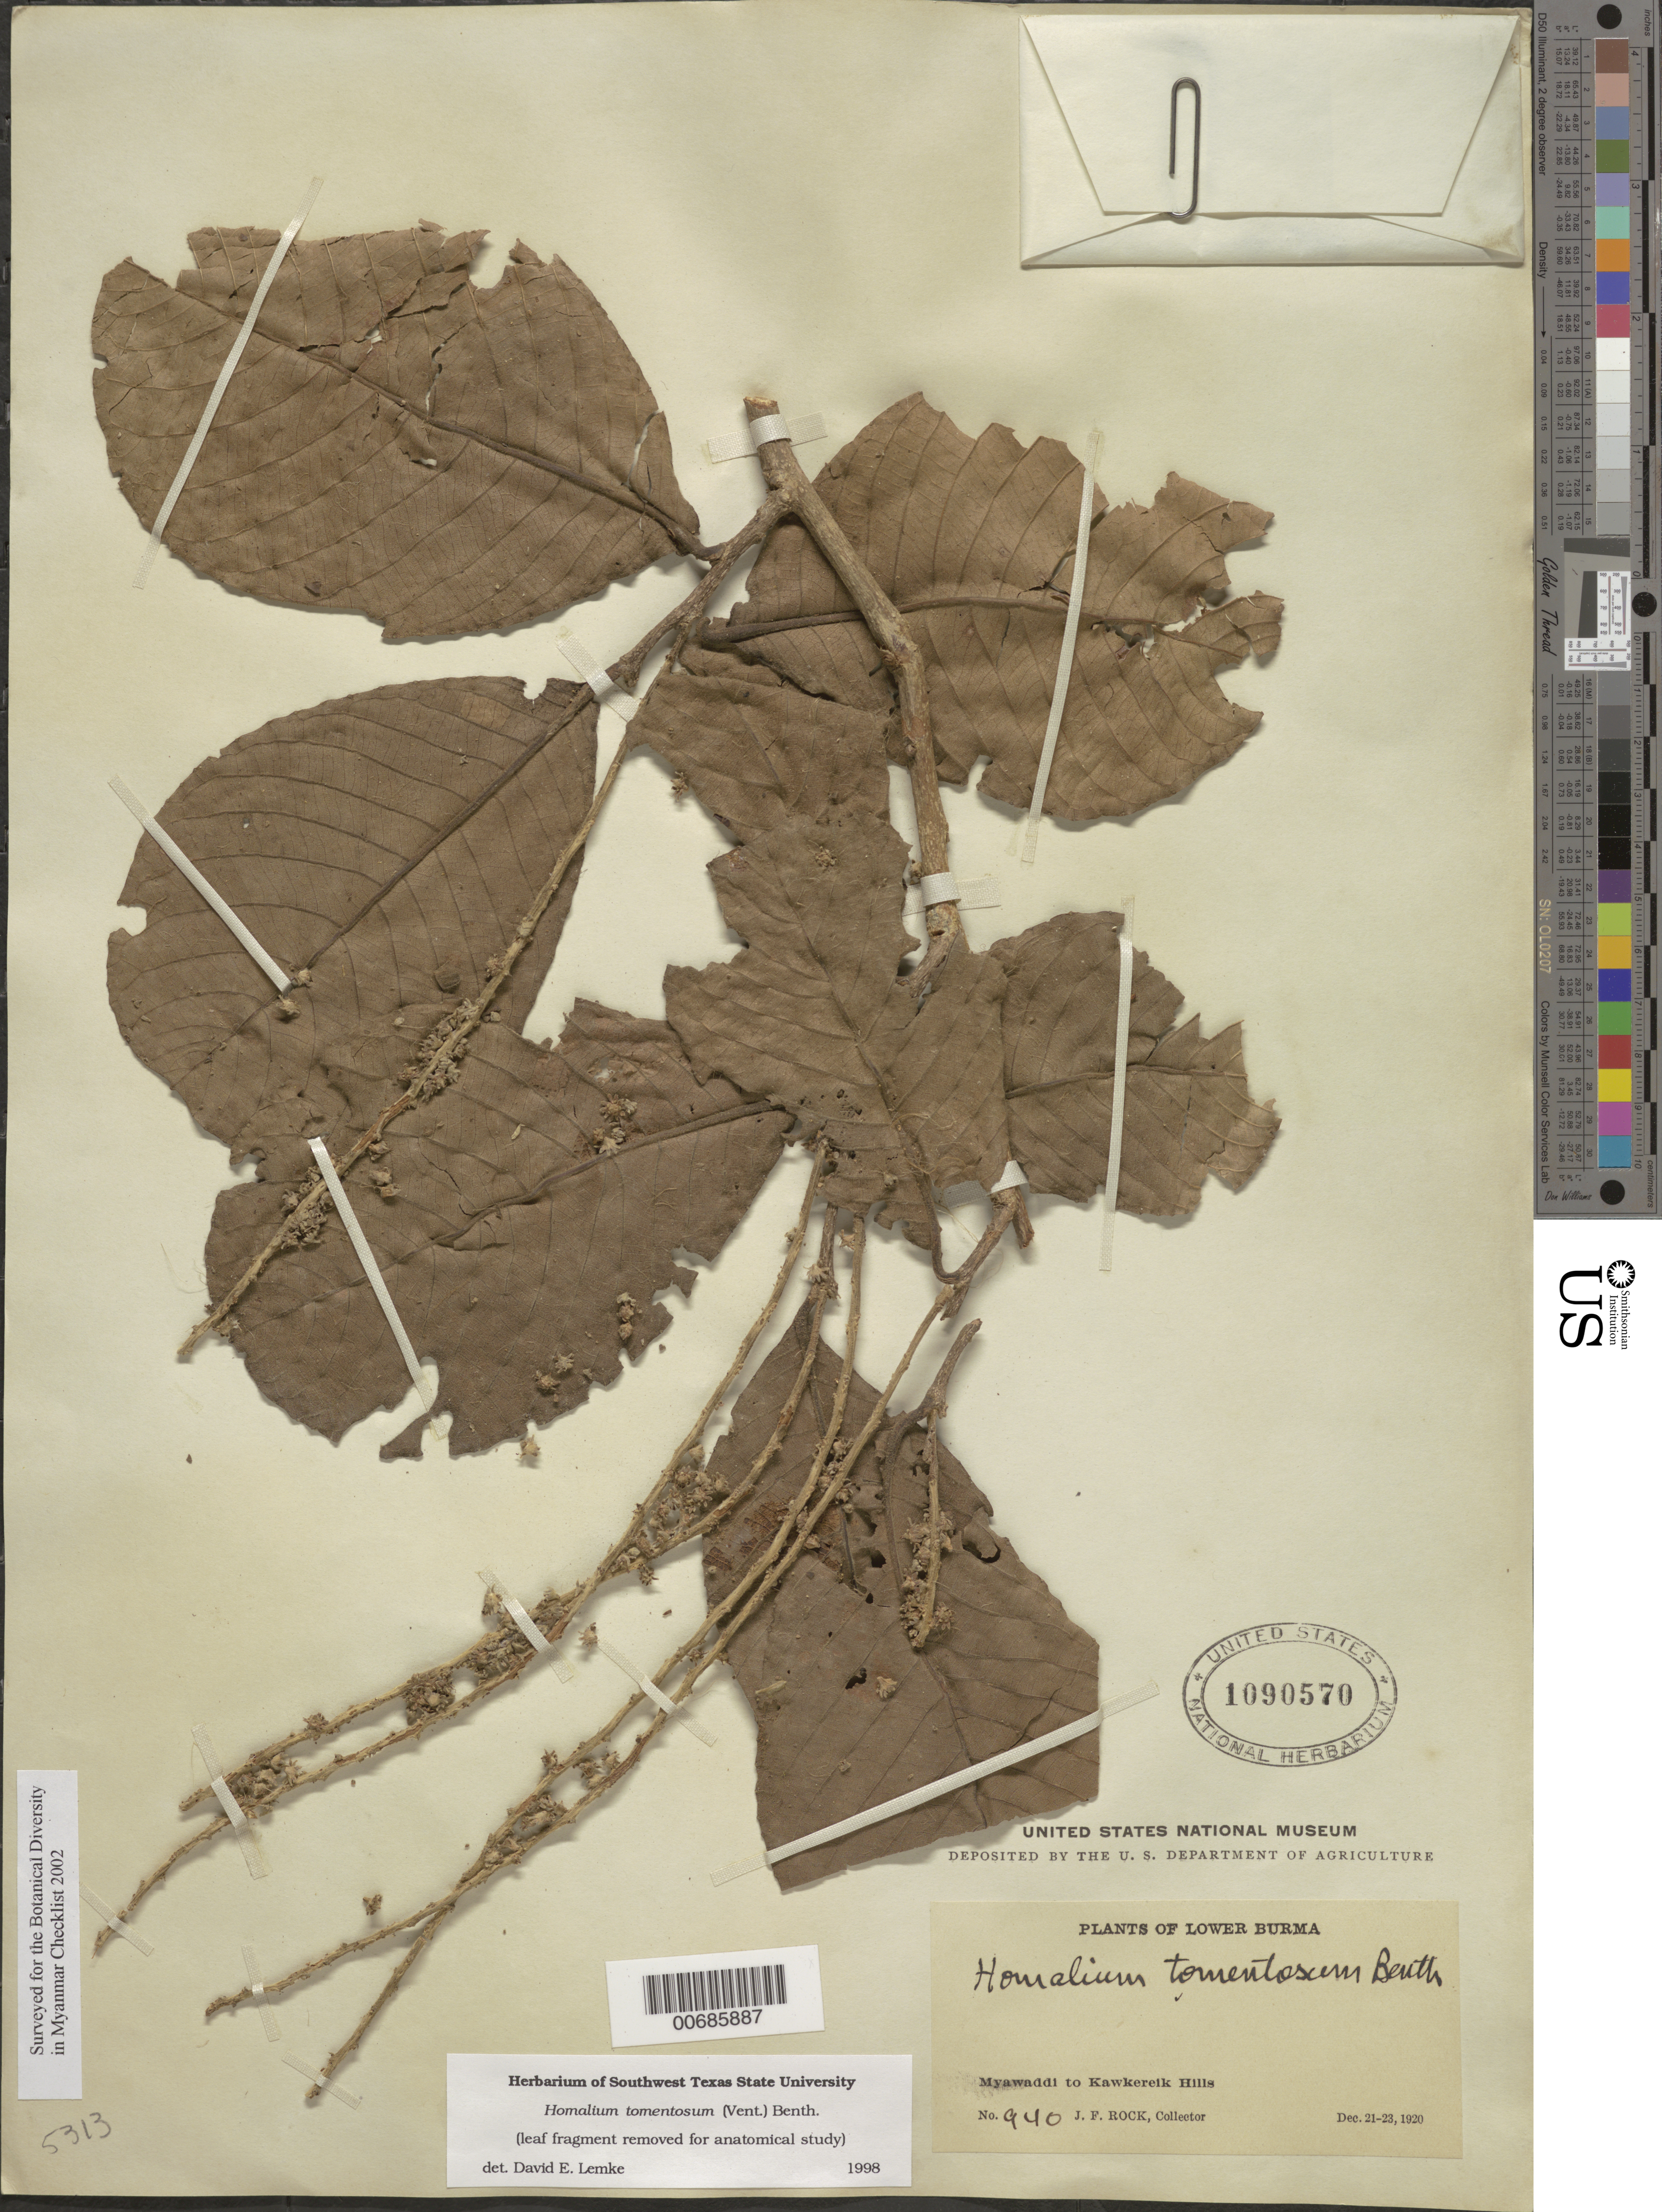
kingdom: Plantae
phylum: Tracheophyta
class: Magnoliopsida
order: Malpighiales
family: Salicaceae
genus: Homalium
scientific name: Homalium tomentosum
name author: (Vent.) Benth.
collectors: J. F. Rock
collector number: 940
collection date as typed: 21 Dec 1920 to 23 Dec 1920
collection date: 1920-12-21/1920-12-23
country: Myanmar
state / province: Kawthule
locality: Myawaddi to Kawkereik Hills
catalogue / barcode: US 1090570